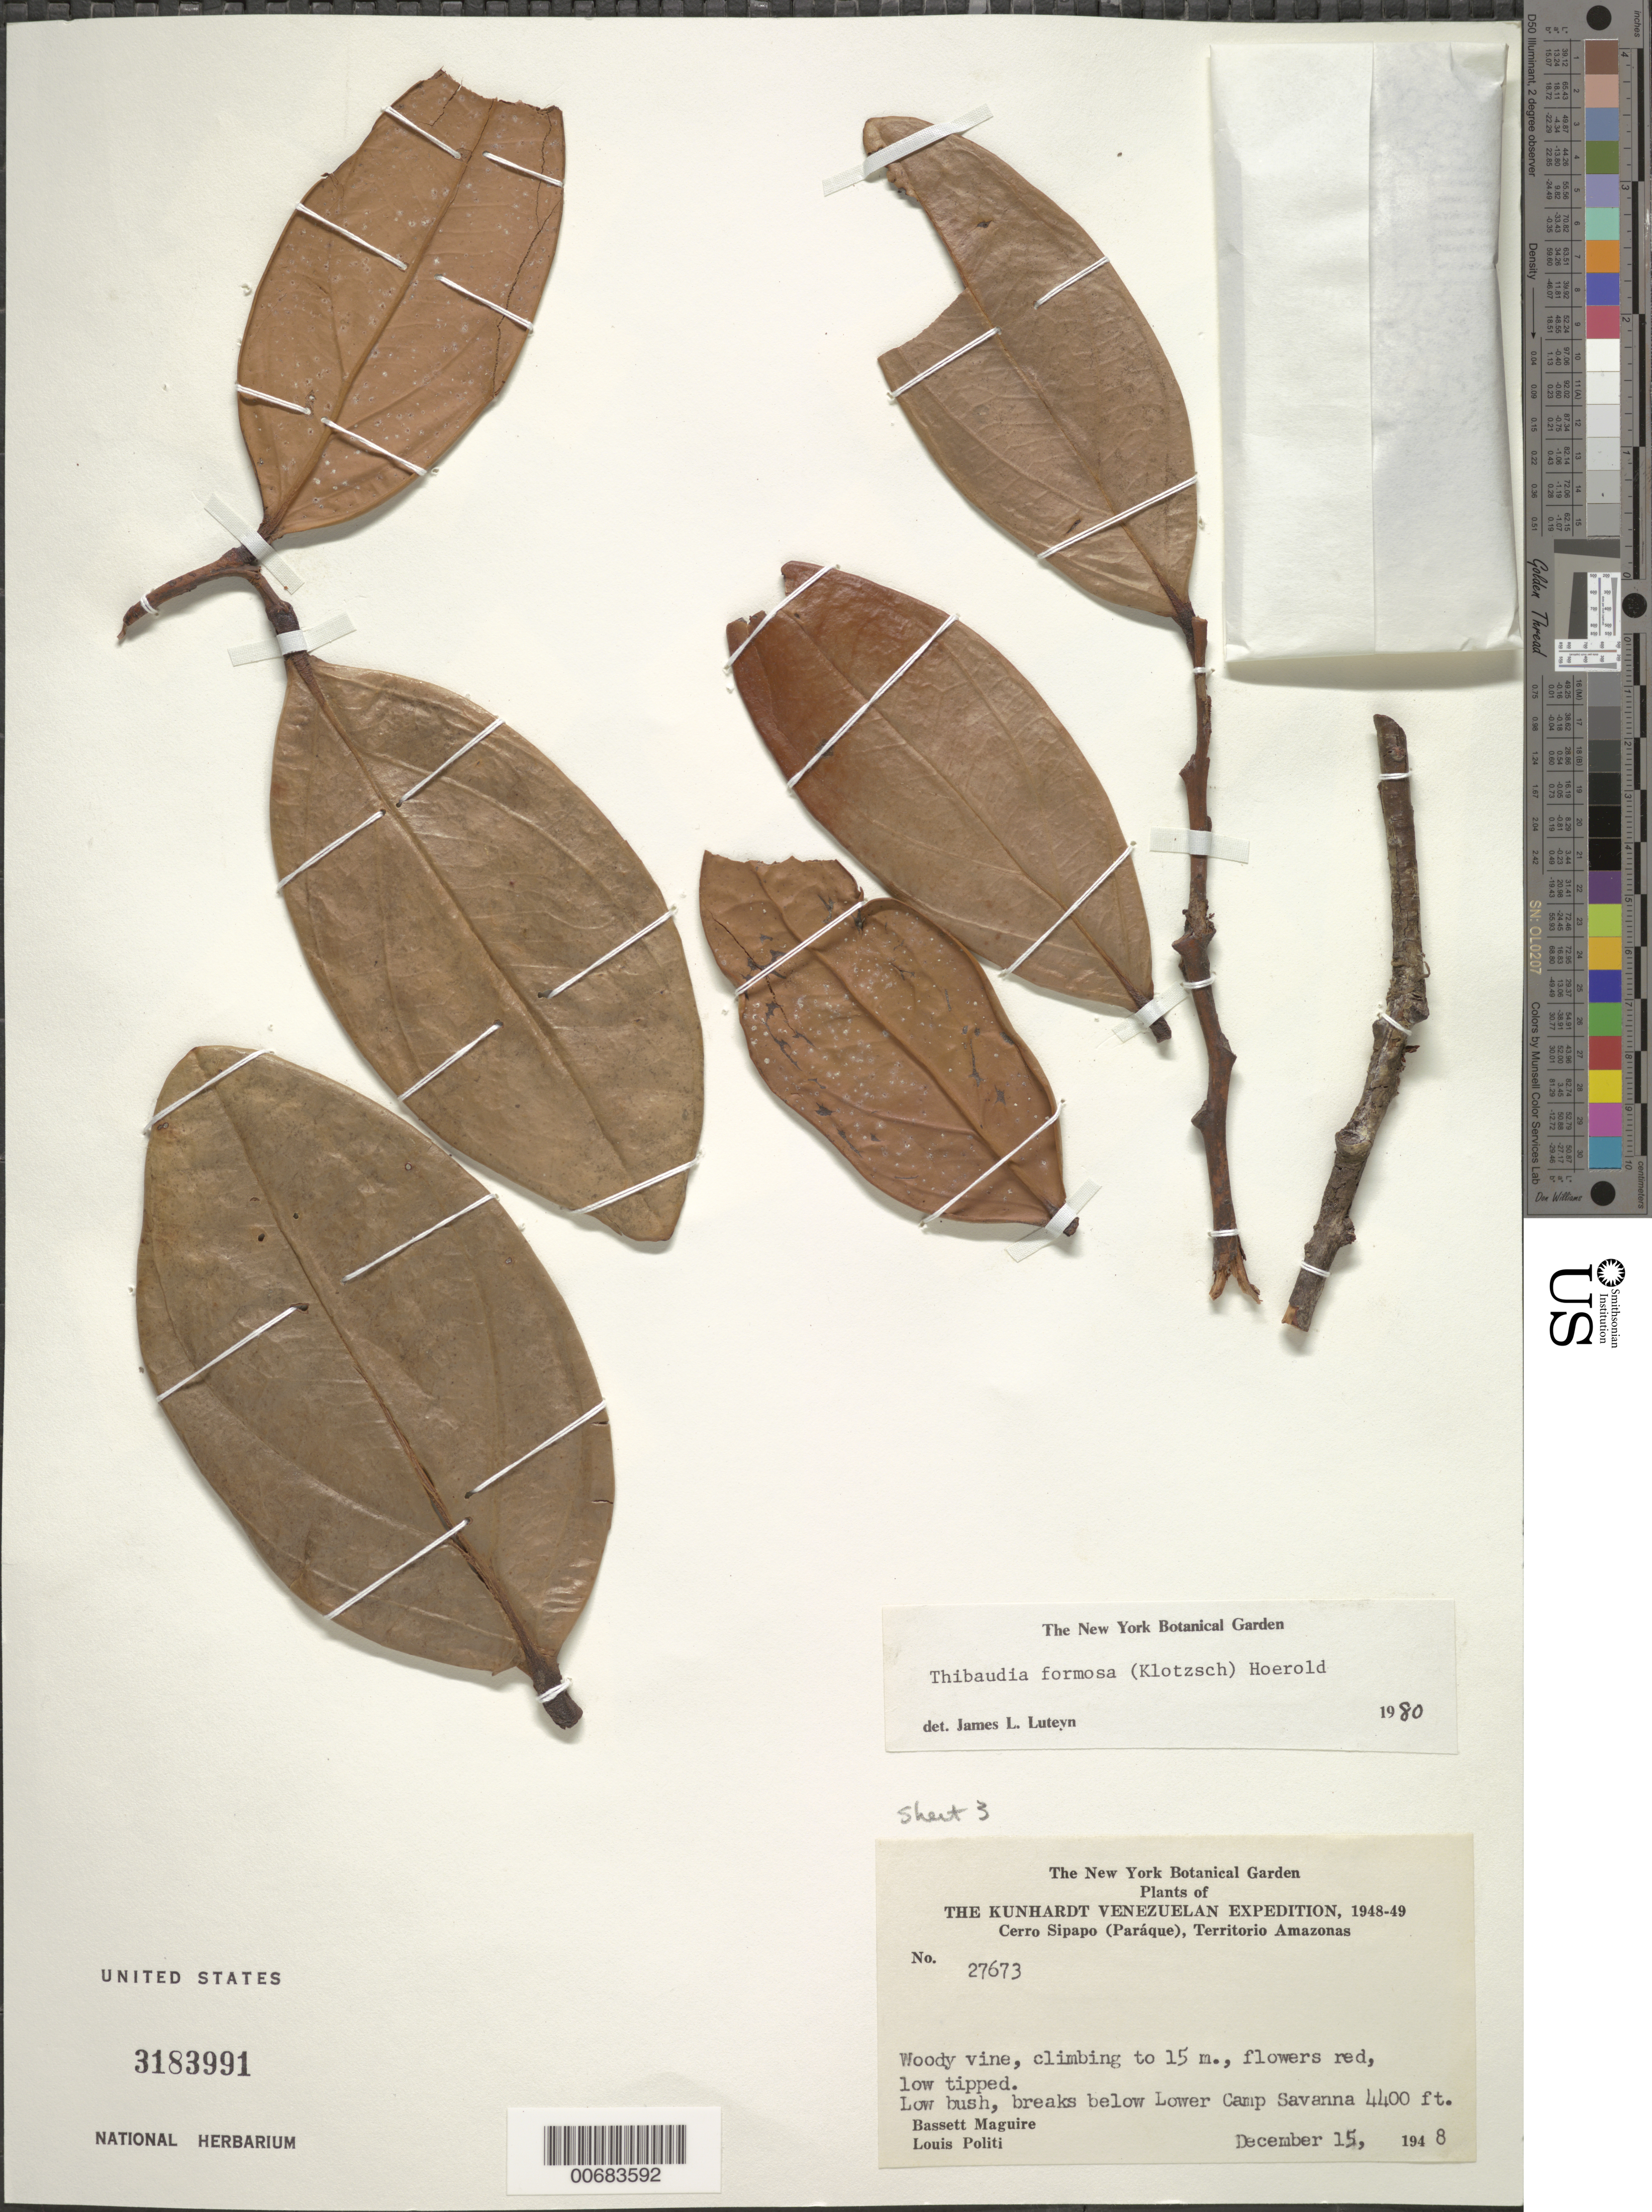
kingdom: Plantae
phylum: Tracheophyta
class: Magnoliopsida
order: Ericales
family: Ericaceae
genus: Thibaudia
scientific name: Thibaudia formosa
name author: (Klotzsch) Hoerold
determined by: Luteyn, J. L.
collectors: B. Maguire & L. Politi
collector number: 27673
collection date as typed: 15-Dec-48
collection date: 1948-12-15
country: Venezuela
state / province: Amazonas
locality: Cerro Sipapo (Paráque), lower Camp Savanna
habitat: Low bush, breaks around camp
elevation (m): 1320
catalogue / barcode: US 3183991